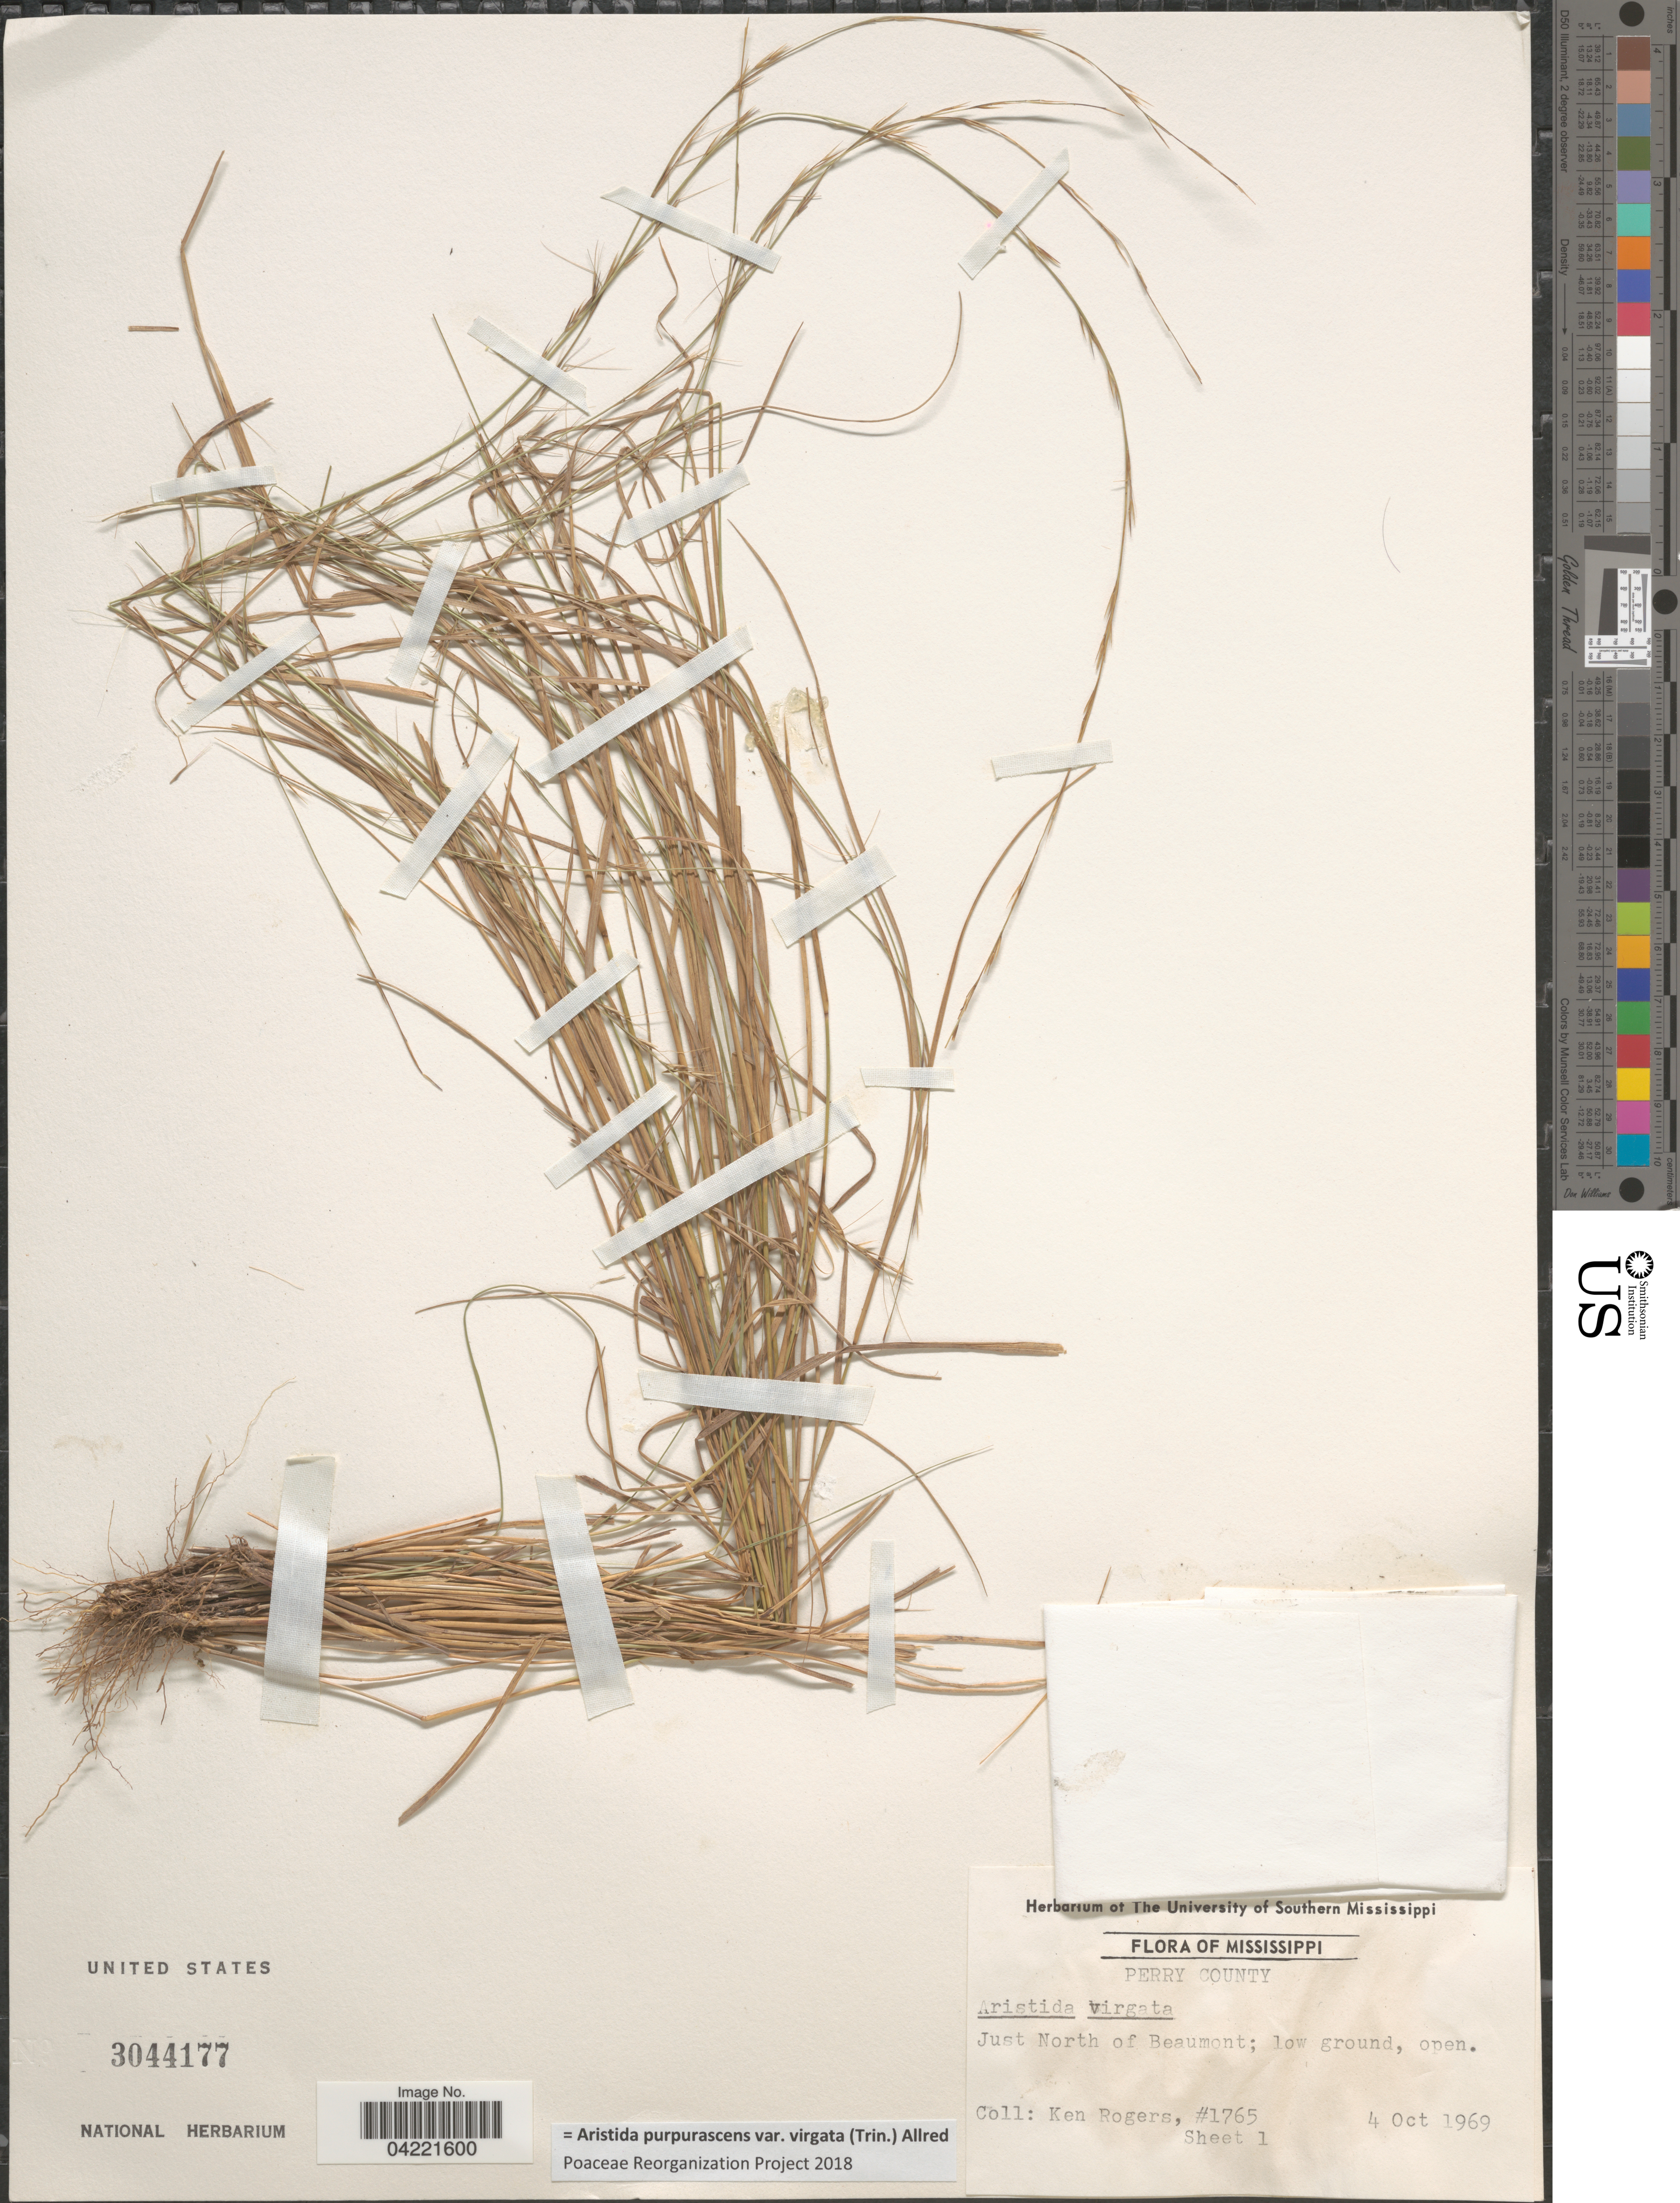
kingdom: Plantae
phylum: Tracheophyta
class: Liliopsida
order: Poales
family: Poaceae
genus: Aristida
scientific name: Aristida purpurascens var. virgata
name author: (Trin.) Allred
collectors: K. Rogers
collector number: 1765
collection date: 1969-10-04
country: United States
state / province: Mississippi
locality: Perry County. Just North of Beaumont; low ground, open.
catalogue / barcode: US 3044177